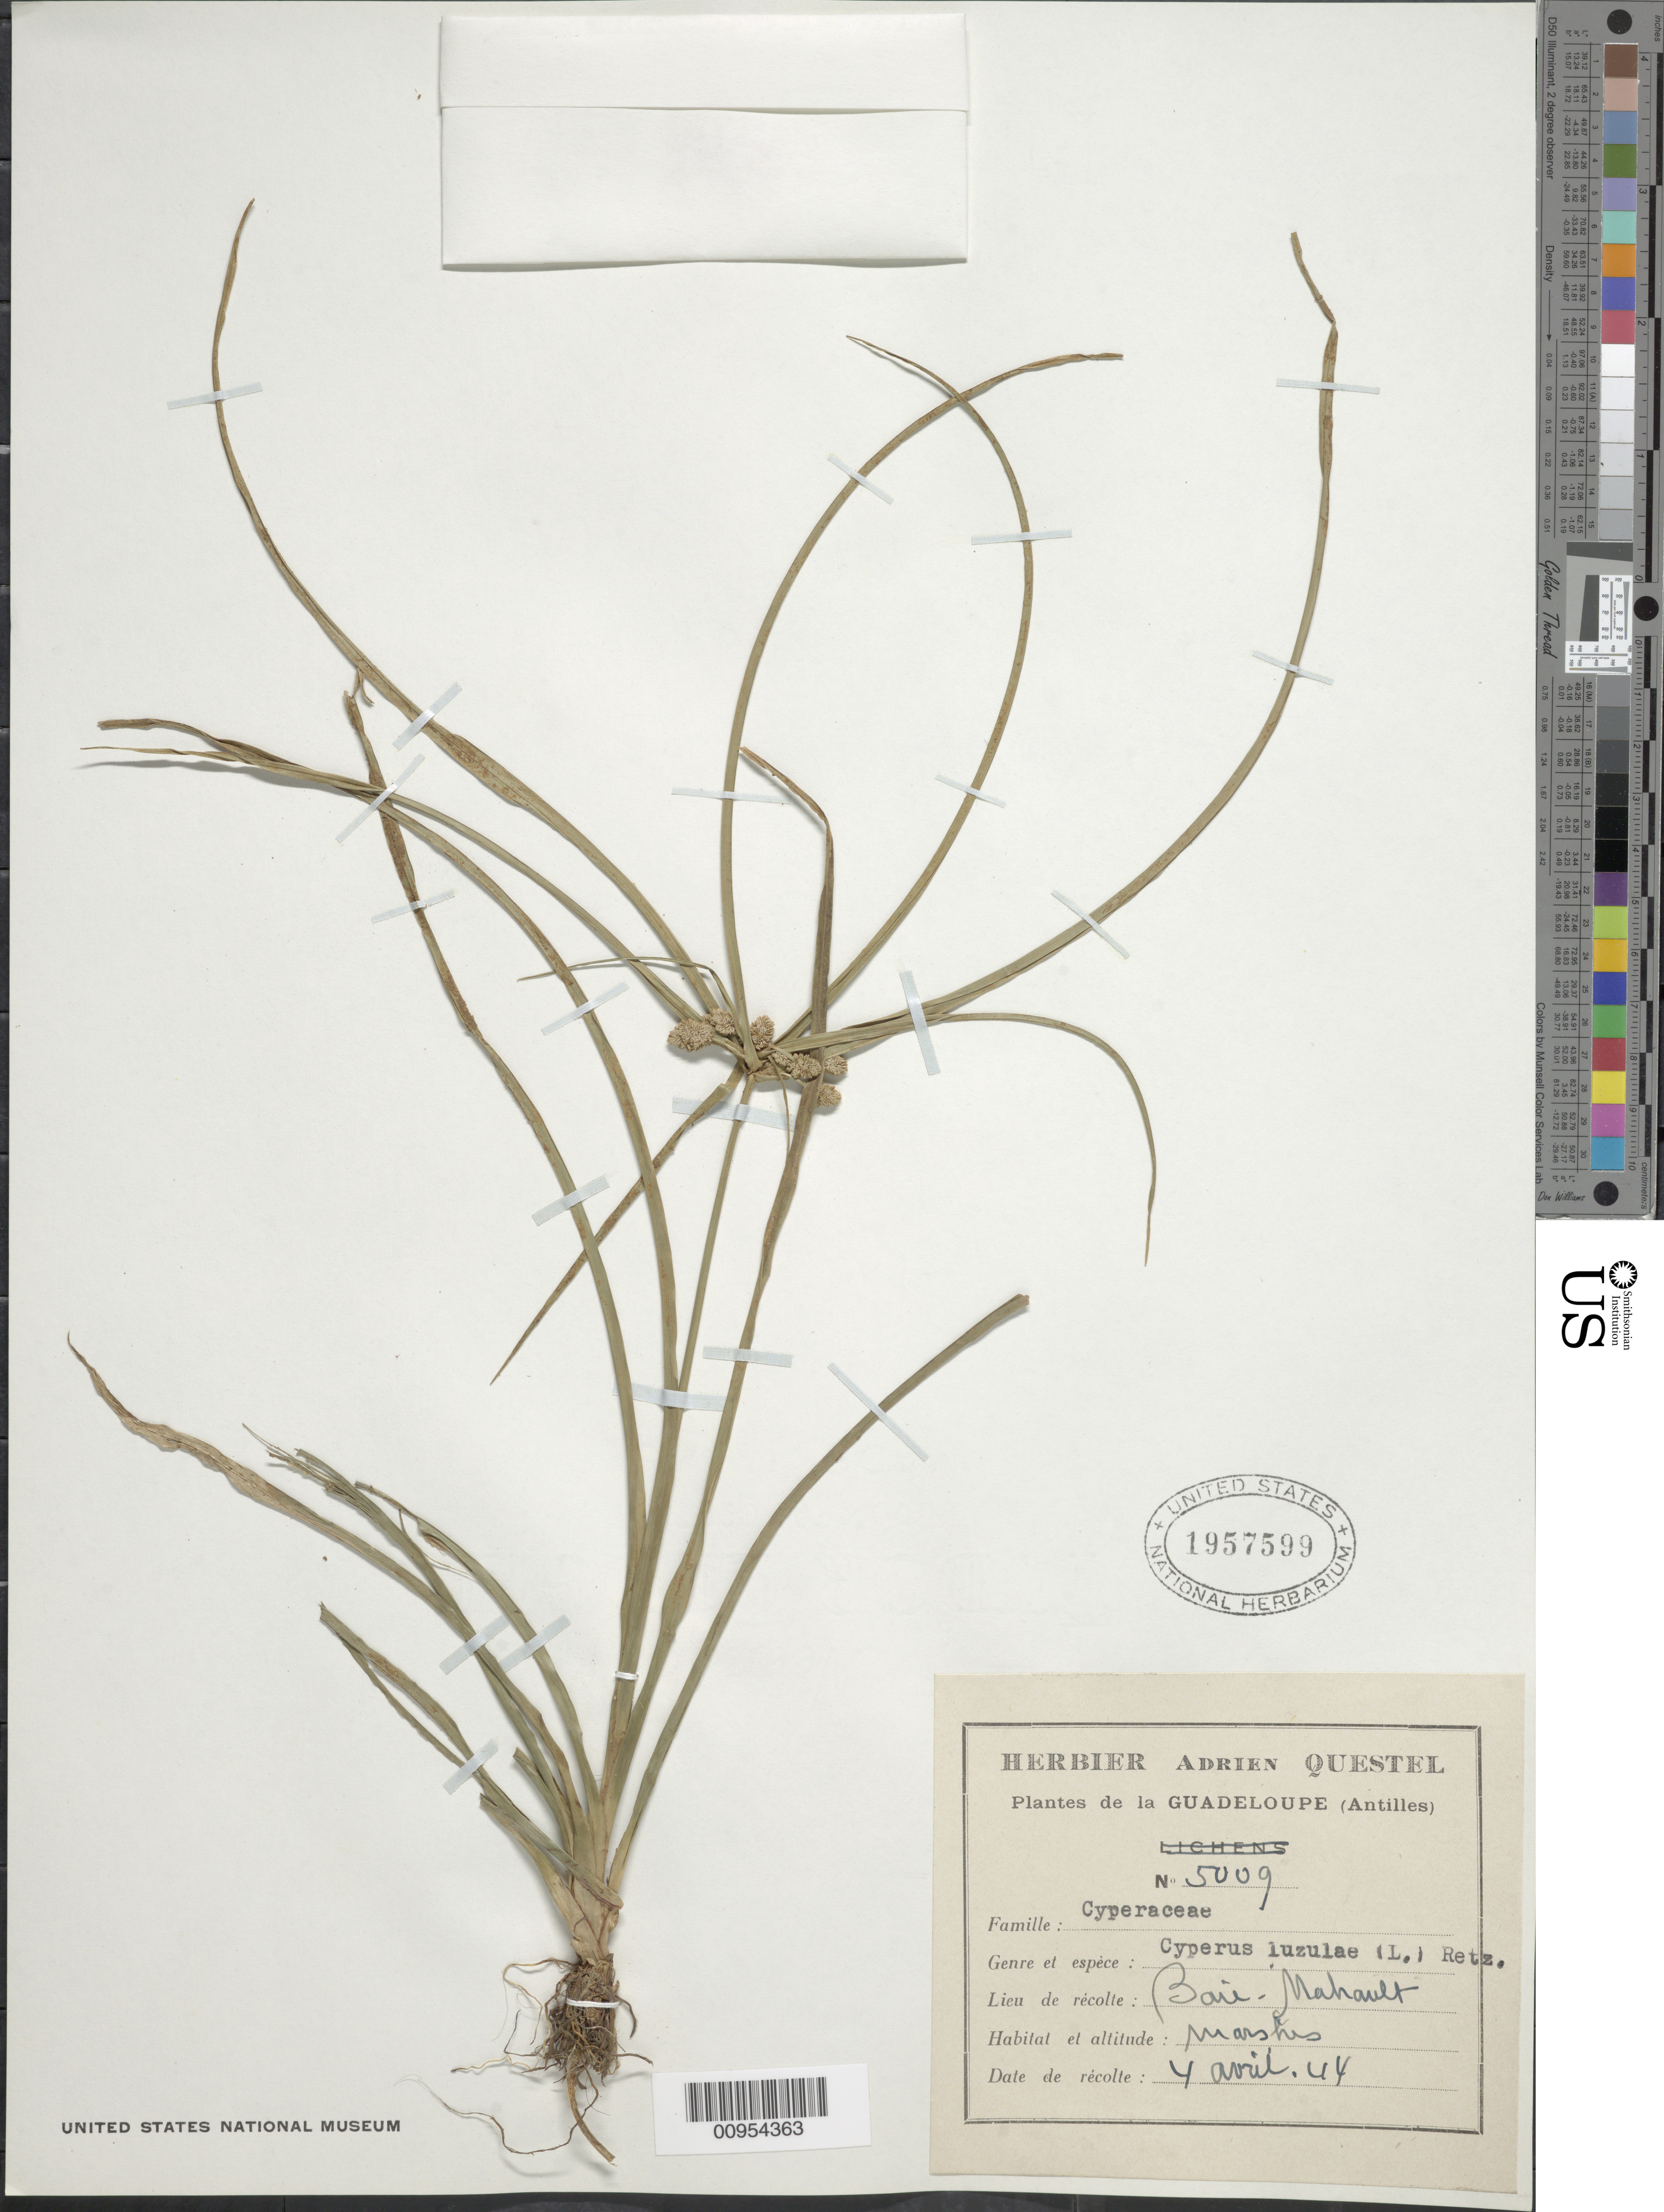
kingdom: Plantae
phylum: Tracheophyta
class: Liliopsida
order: Poales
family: Cyperaceae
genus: Cyperus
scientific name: Cyperus luzulae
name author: (L.) Rottb. ex Retz.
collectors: A. Questel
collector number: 5009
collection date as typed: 04 Apr 1944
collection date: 1944-04-04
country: Guadeloupe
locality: Baie Mahault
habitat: Marshes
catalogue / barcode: US 1957599